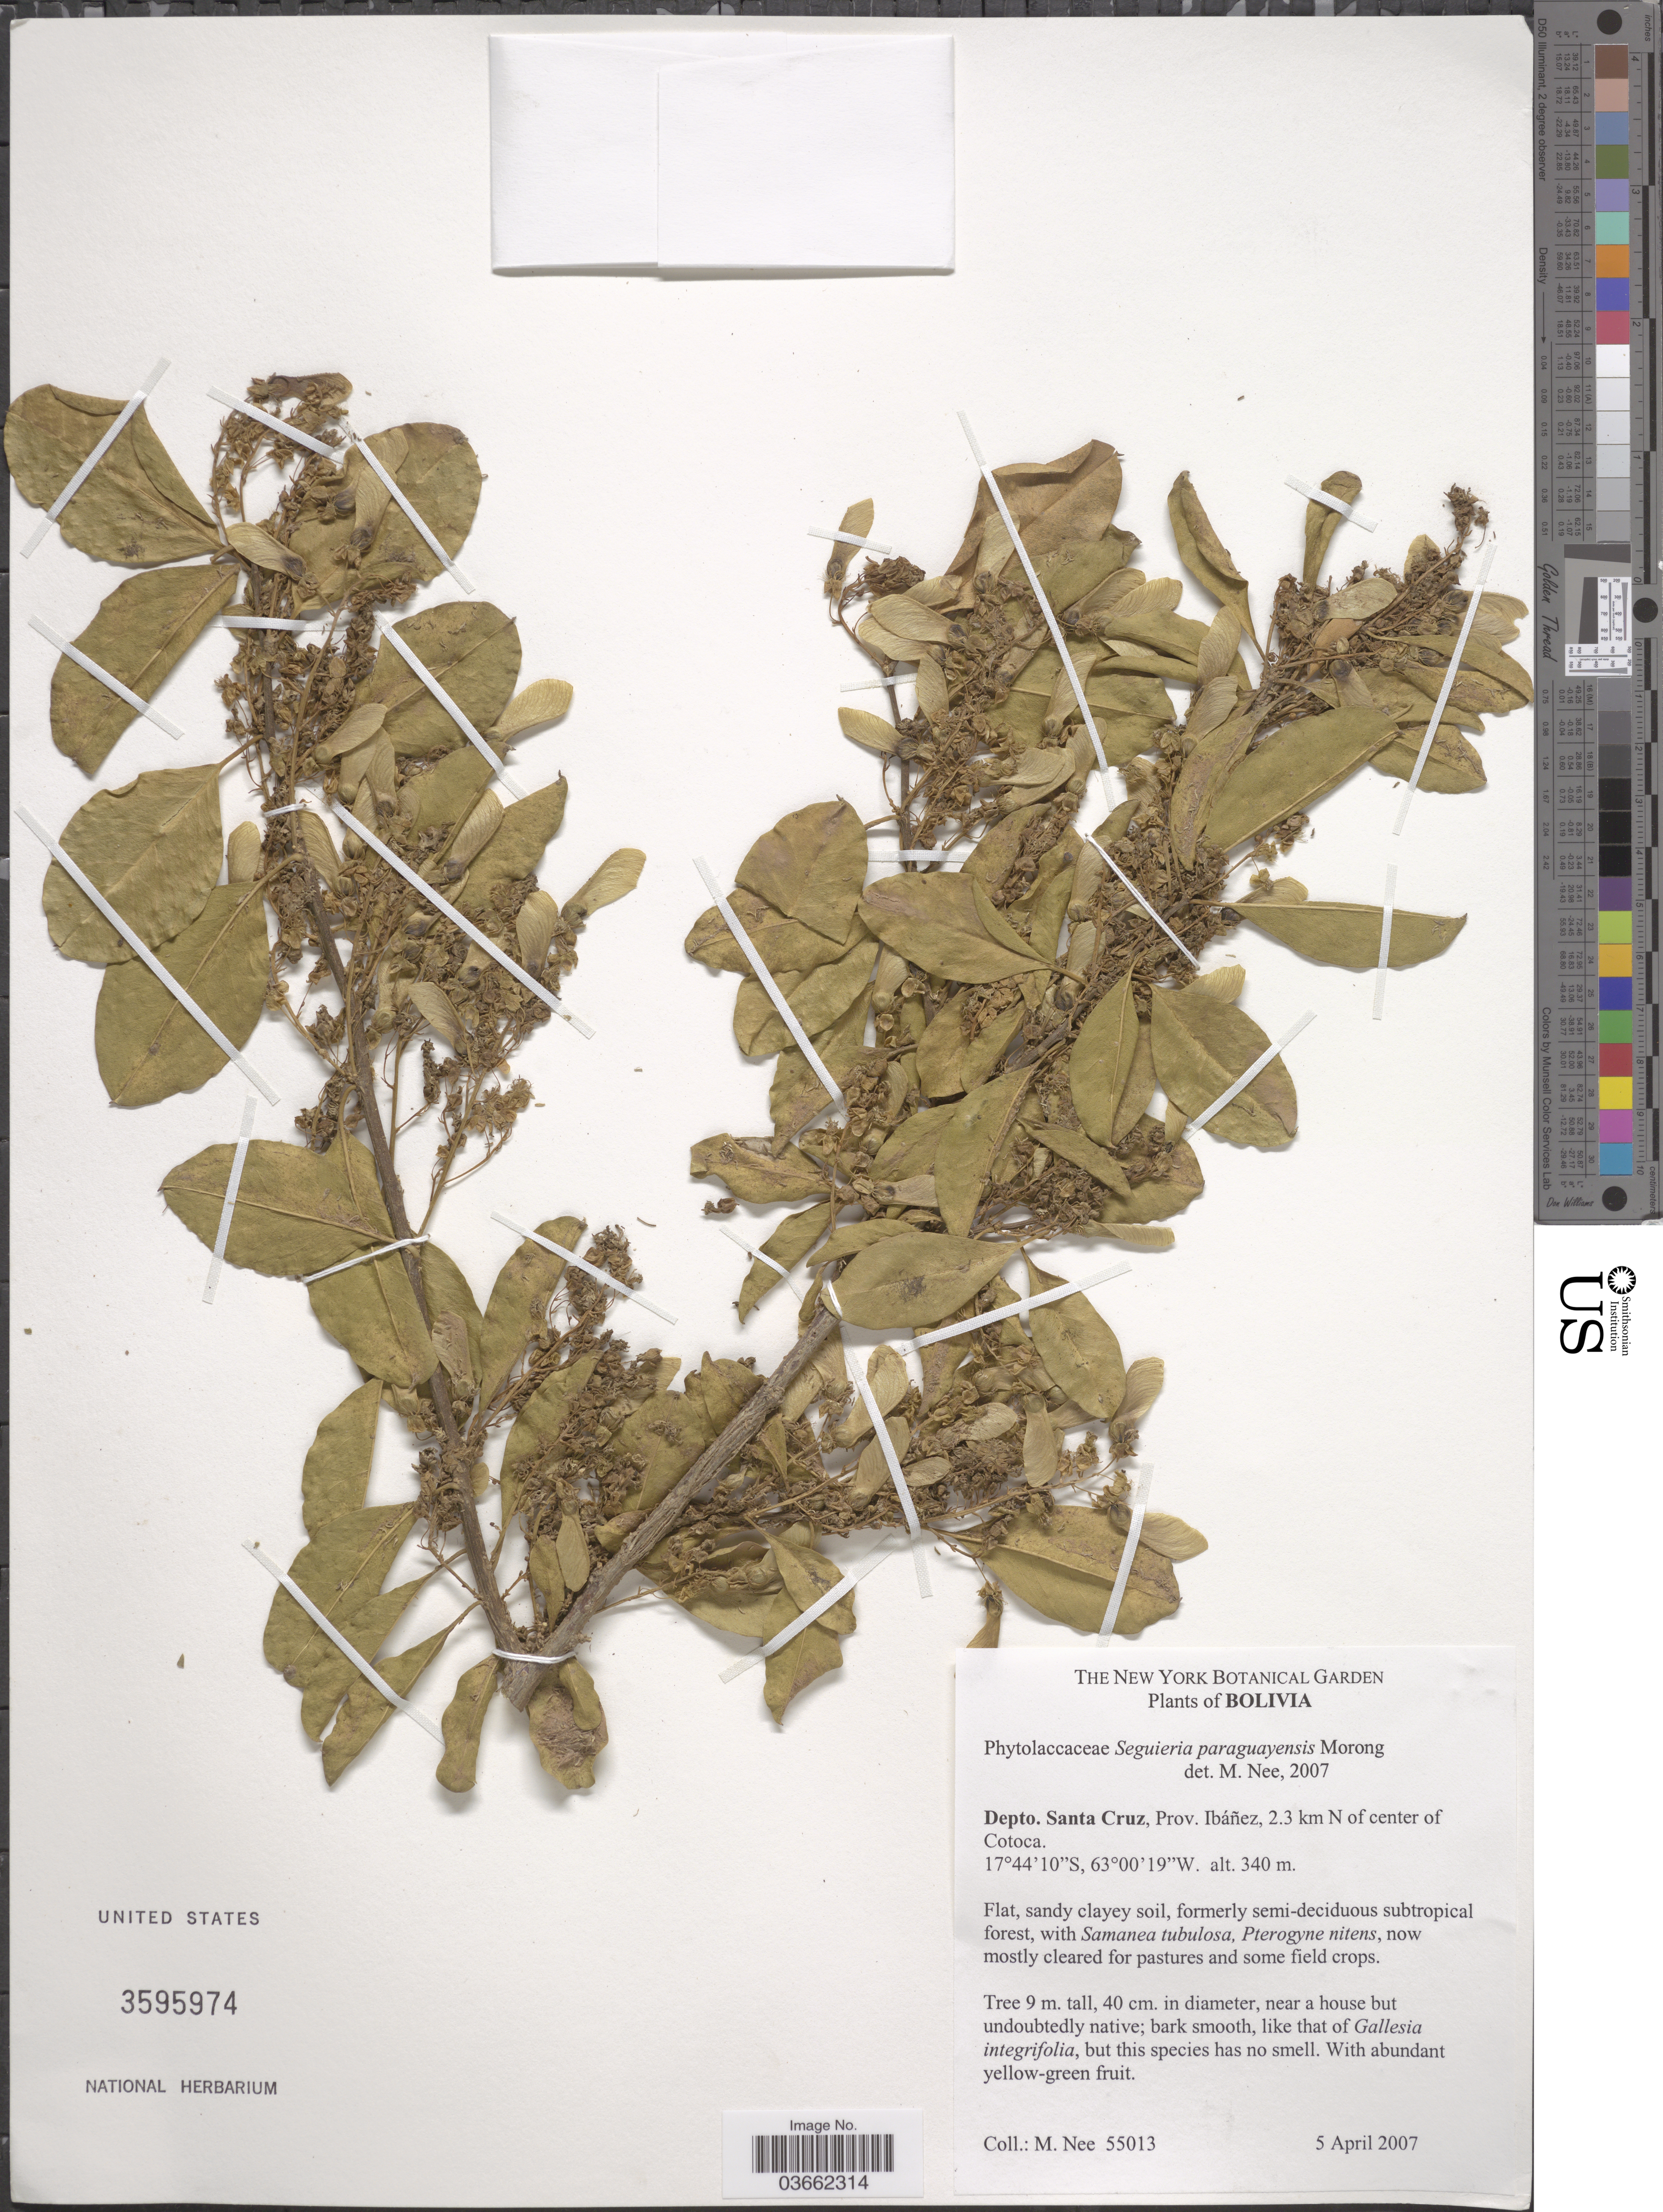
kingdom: Plantae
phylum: Tracheophyta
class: Magnoliopsida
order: Caryophyllales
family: Phytolaccaceae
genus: Seguieria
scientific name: Seguieria paraguayensis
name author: Morong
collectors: M. Nee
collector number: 55013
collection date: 2007-04-05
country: Bolivia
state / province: Santa Cruz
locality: Depto. Santa Cruz, Prov. Ibañez, 2.3 km N of center of Cotoca.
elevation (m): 340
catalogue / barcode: US 3595974